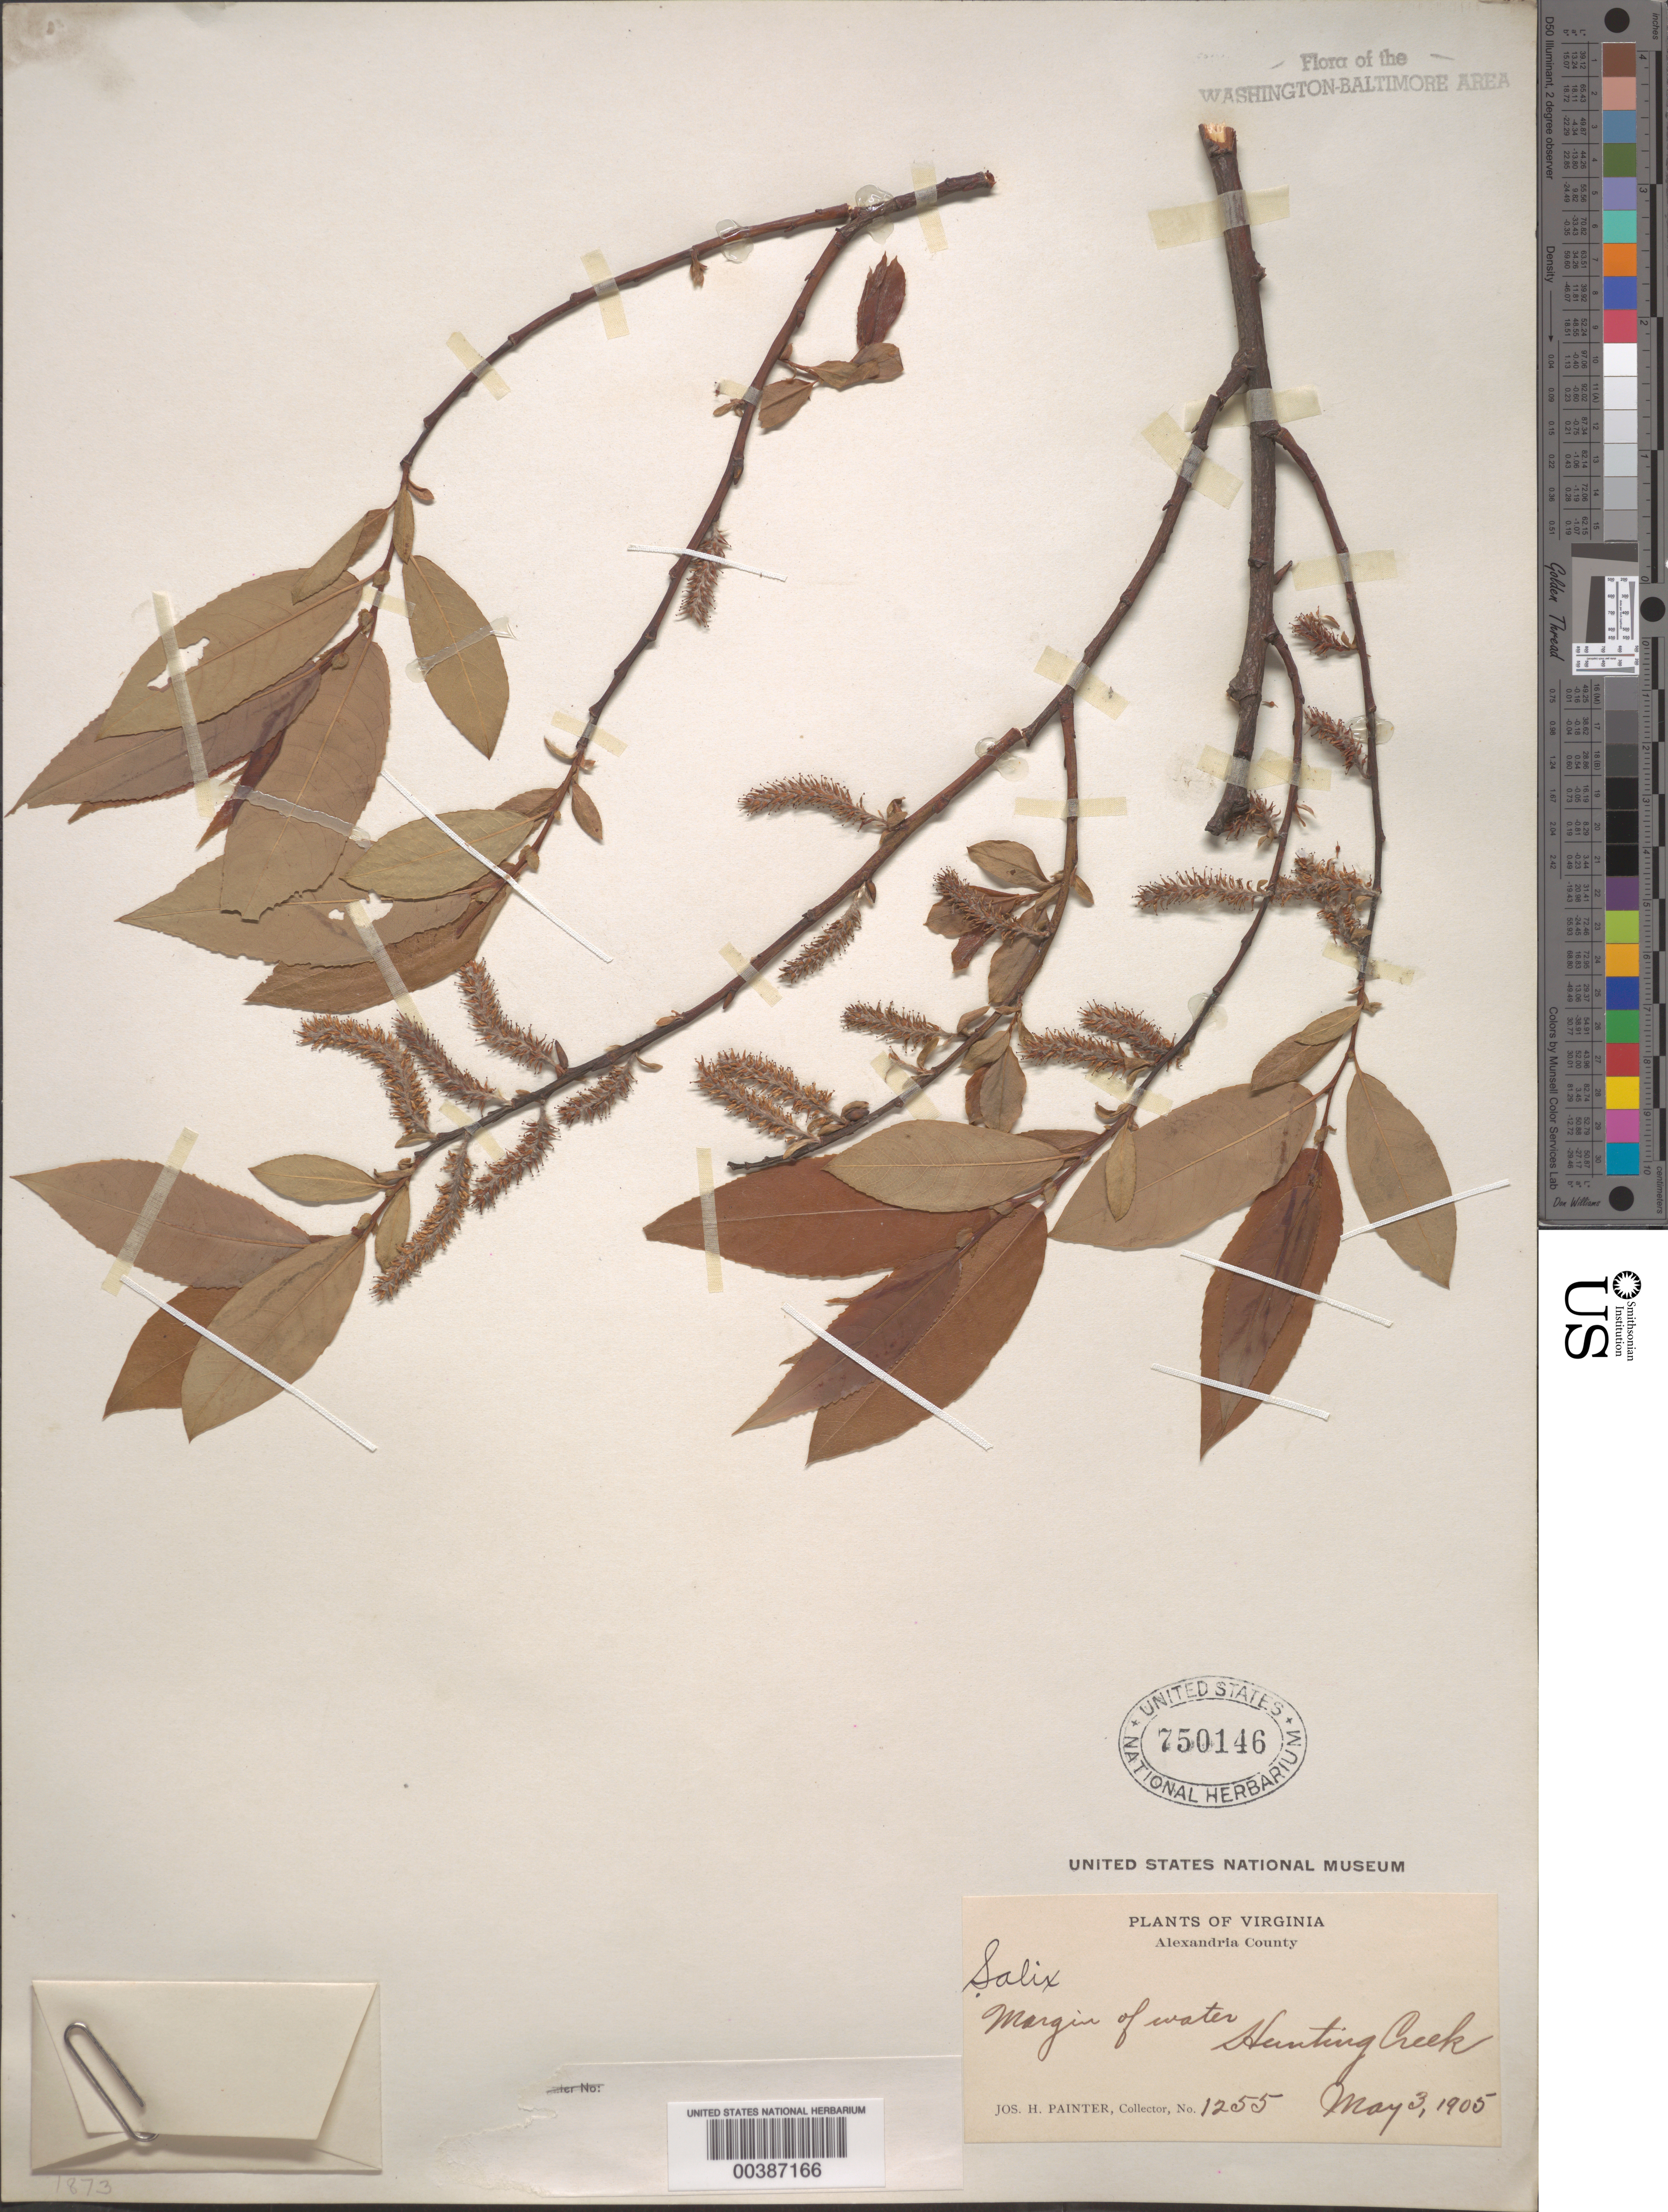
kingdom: Plantae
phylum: Tracheophyta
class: Magnoliopsida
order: Malpighiales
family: Salicaceae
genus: Salix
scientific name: Salix sp.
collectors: J. H. Painter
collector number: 1255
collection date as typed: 03 May 1905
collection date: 1905-05-03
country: United States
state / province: Virginia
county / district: Fairfax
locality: Hunting Creek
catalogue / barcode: US 750146